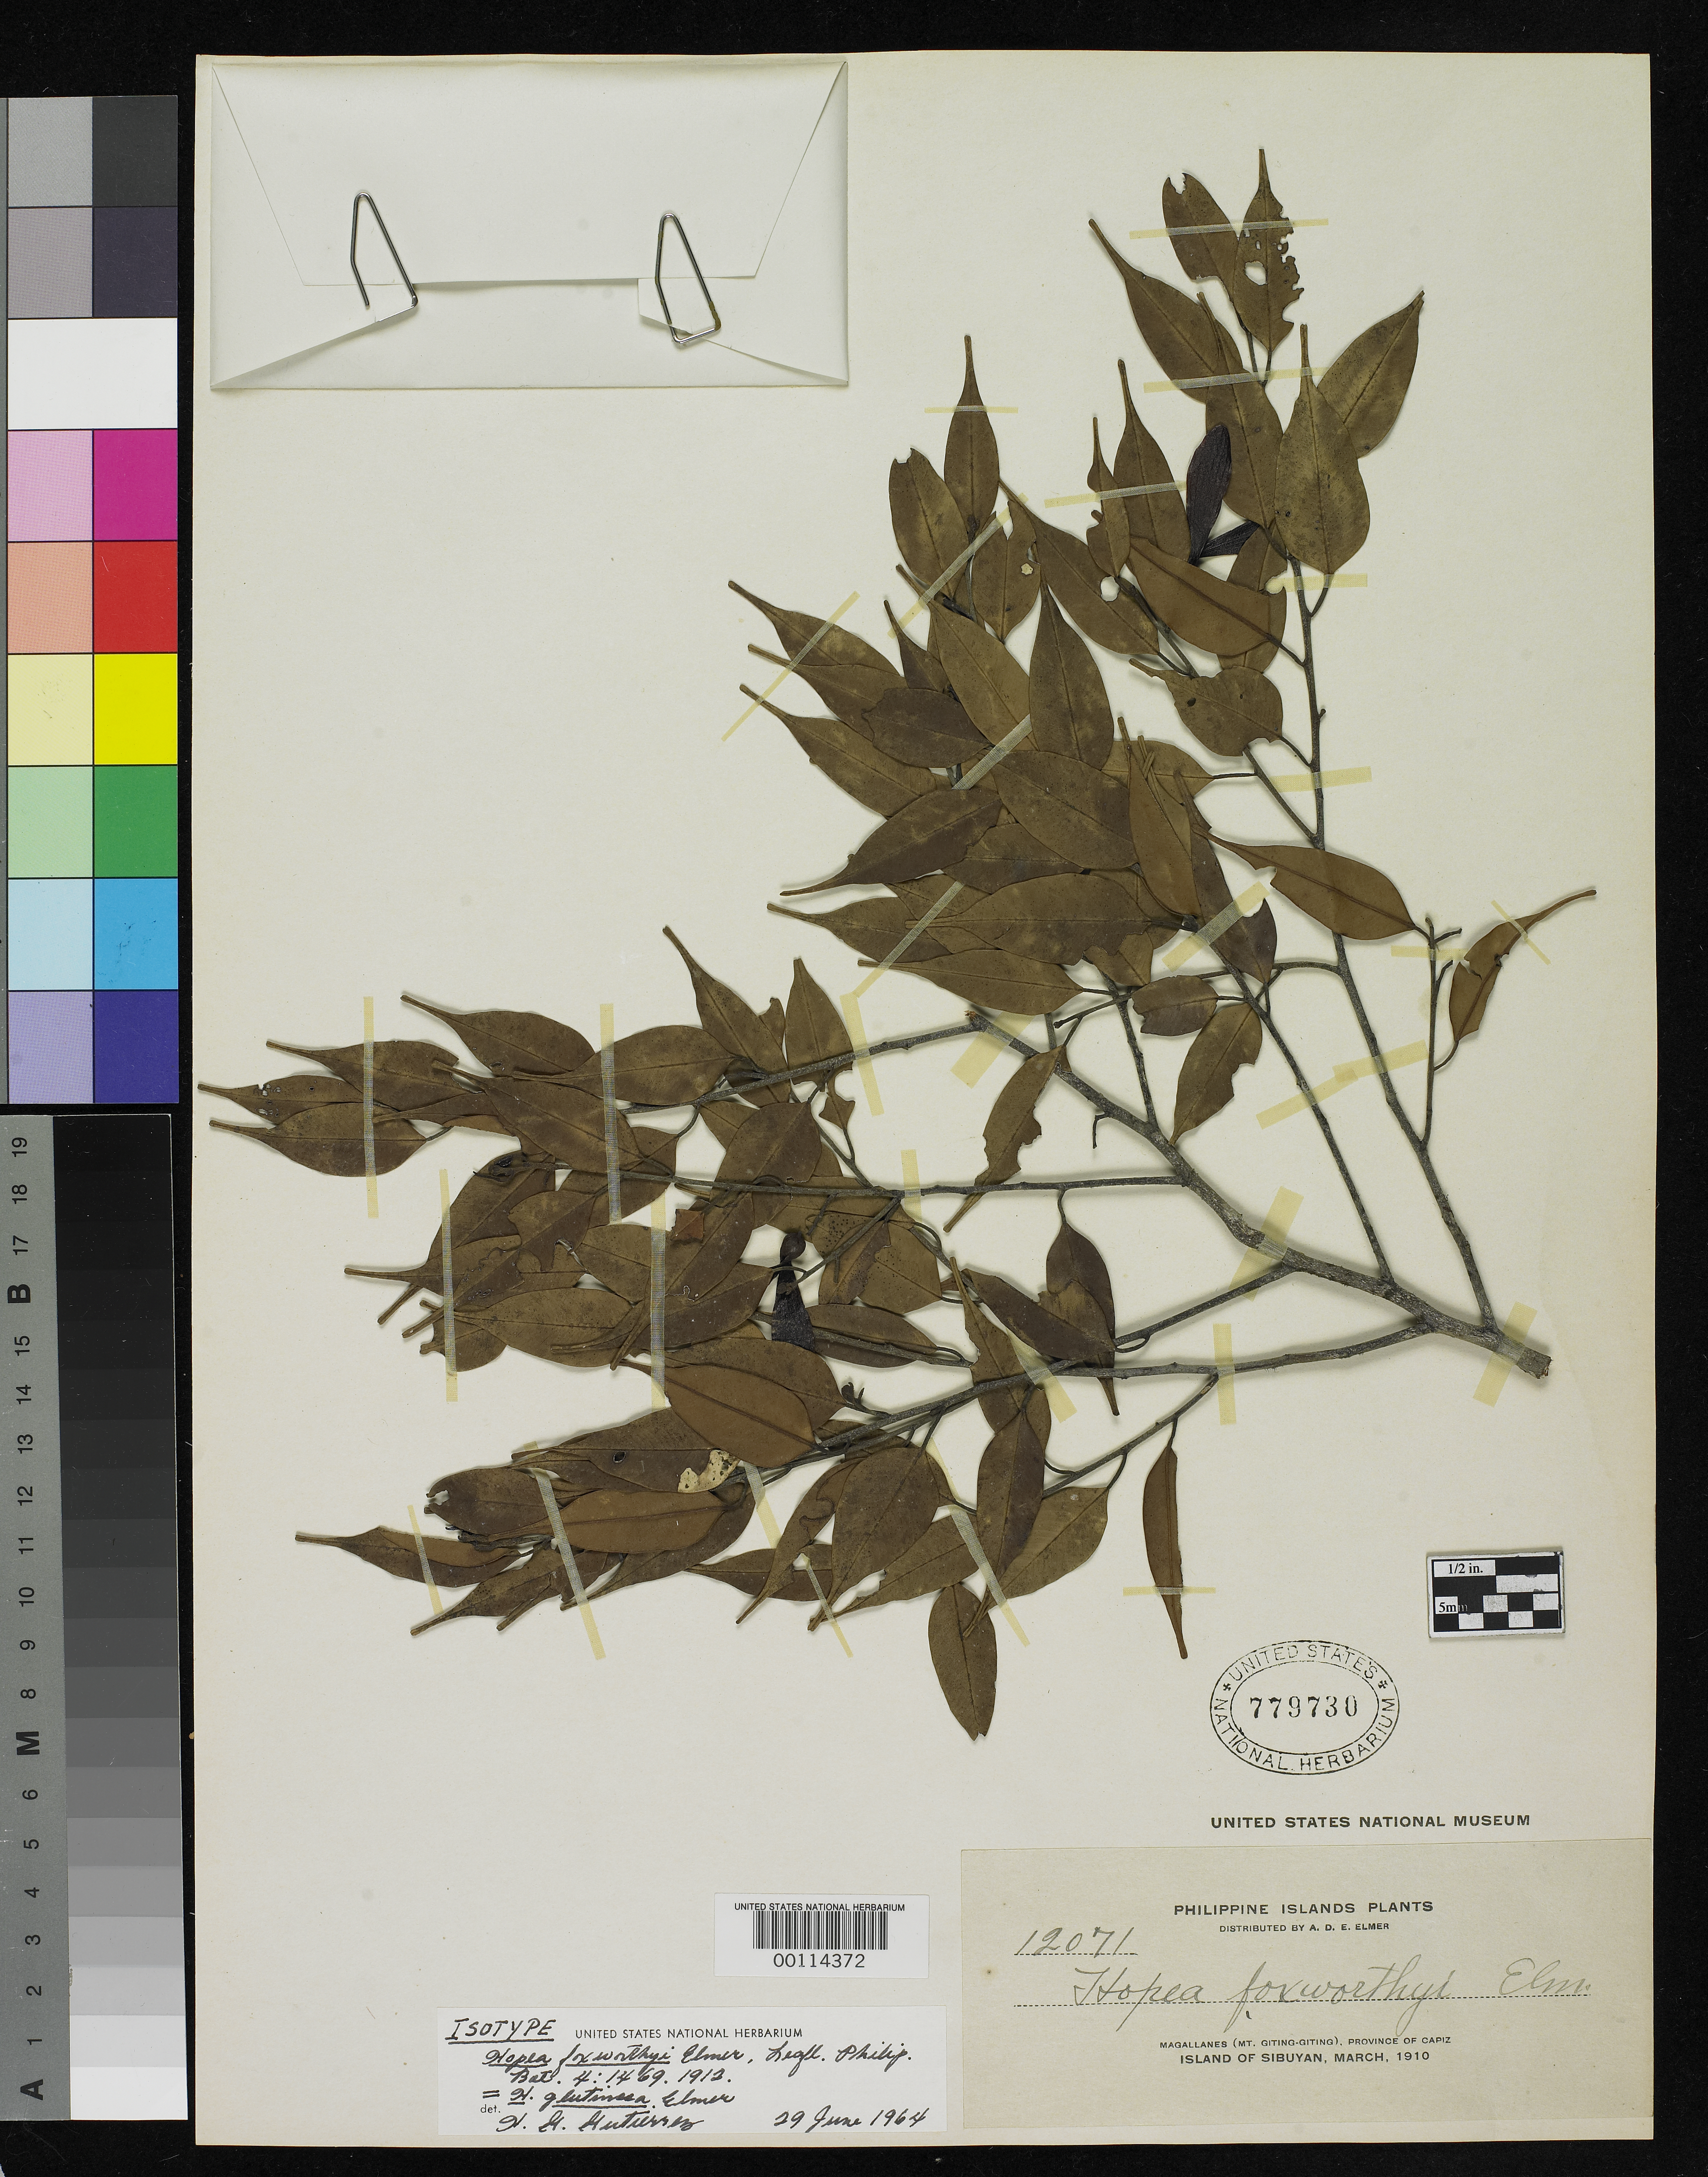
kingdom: Plantae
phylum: Tracheophyta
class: Magnoliopsida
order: Malvales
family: Dipterocarpaceae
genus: Hopea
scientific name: Hopea foxworthyi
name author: Elmer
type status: Isotype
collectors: A. D. E. Elmer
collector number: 12071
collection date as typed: Mar 1910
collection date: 1910-03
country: Philippines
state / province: Western Visayas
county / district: Capiz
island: Sibuyan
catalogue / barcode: US 779730